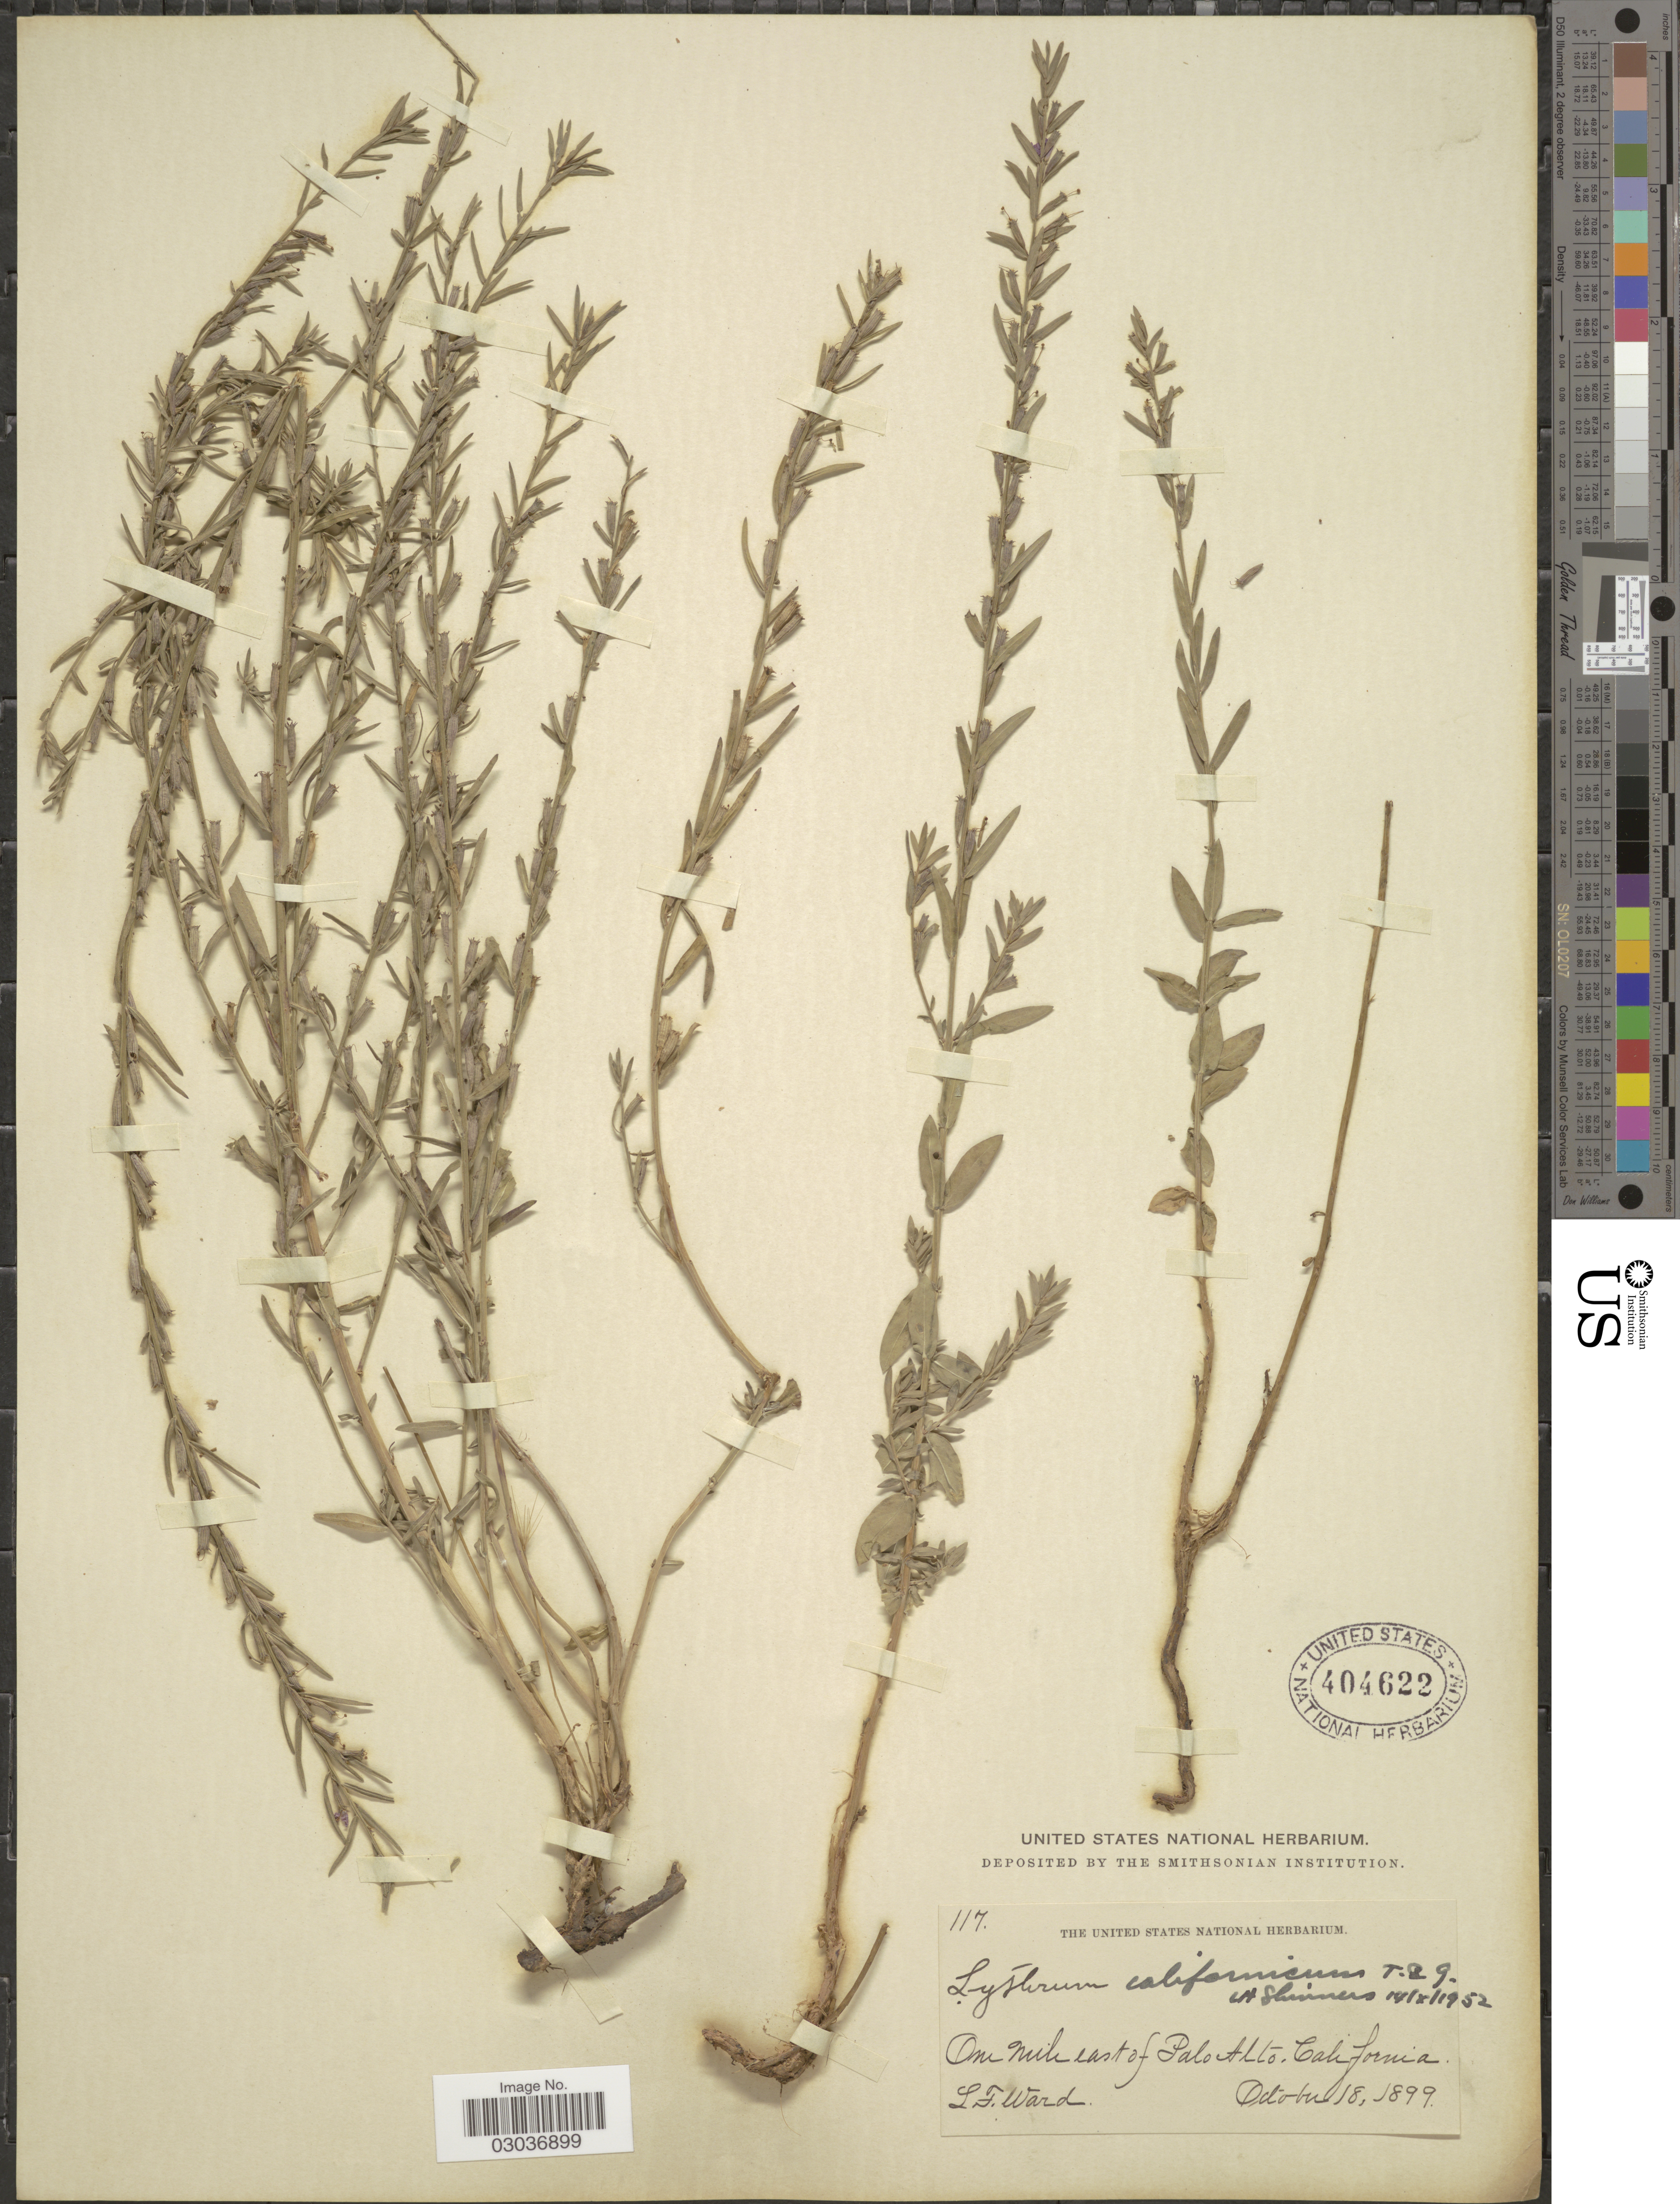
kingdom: Plantae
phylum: Tracheophyta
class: Magnoliopsida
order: Myrtales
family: Lythraceae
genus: Lythrum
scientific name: Lythrum californicum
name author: Torr. & A. Gray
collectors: L. Ward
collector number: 117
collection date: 1899-10-18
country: United States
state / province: California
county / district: Santa Clara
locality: One mile east of Palo Alto.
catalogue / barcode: US 404622